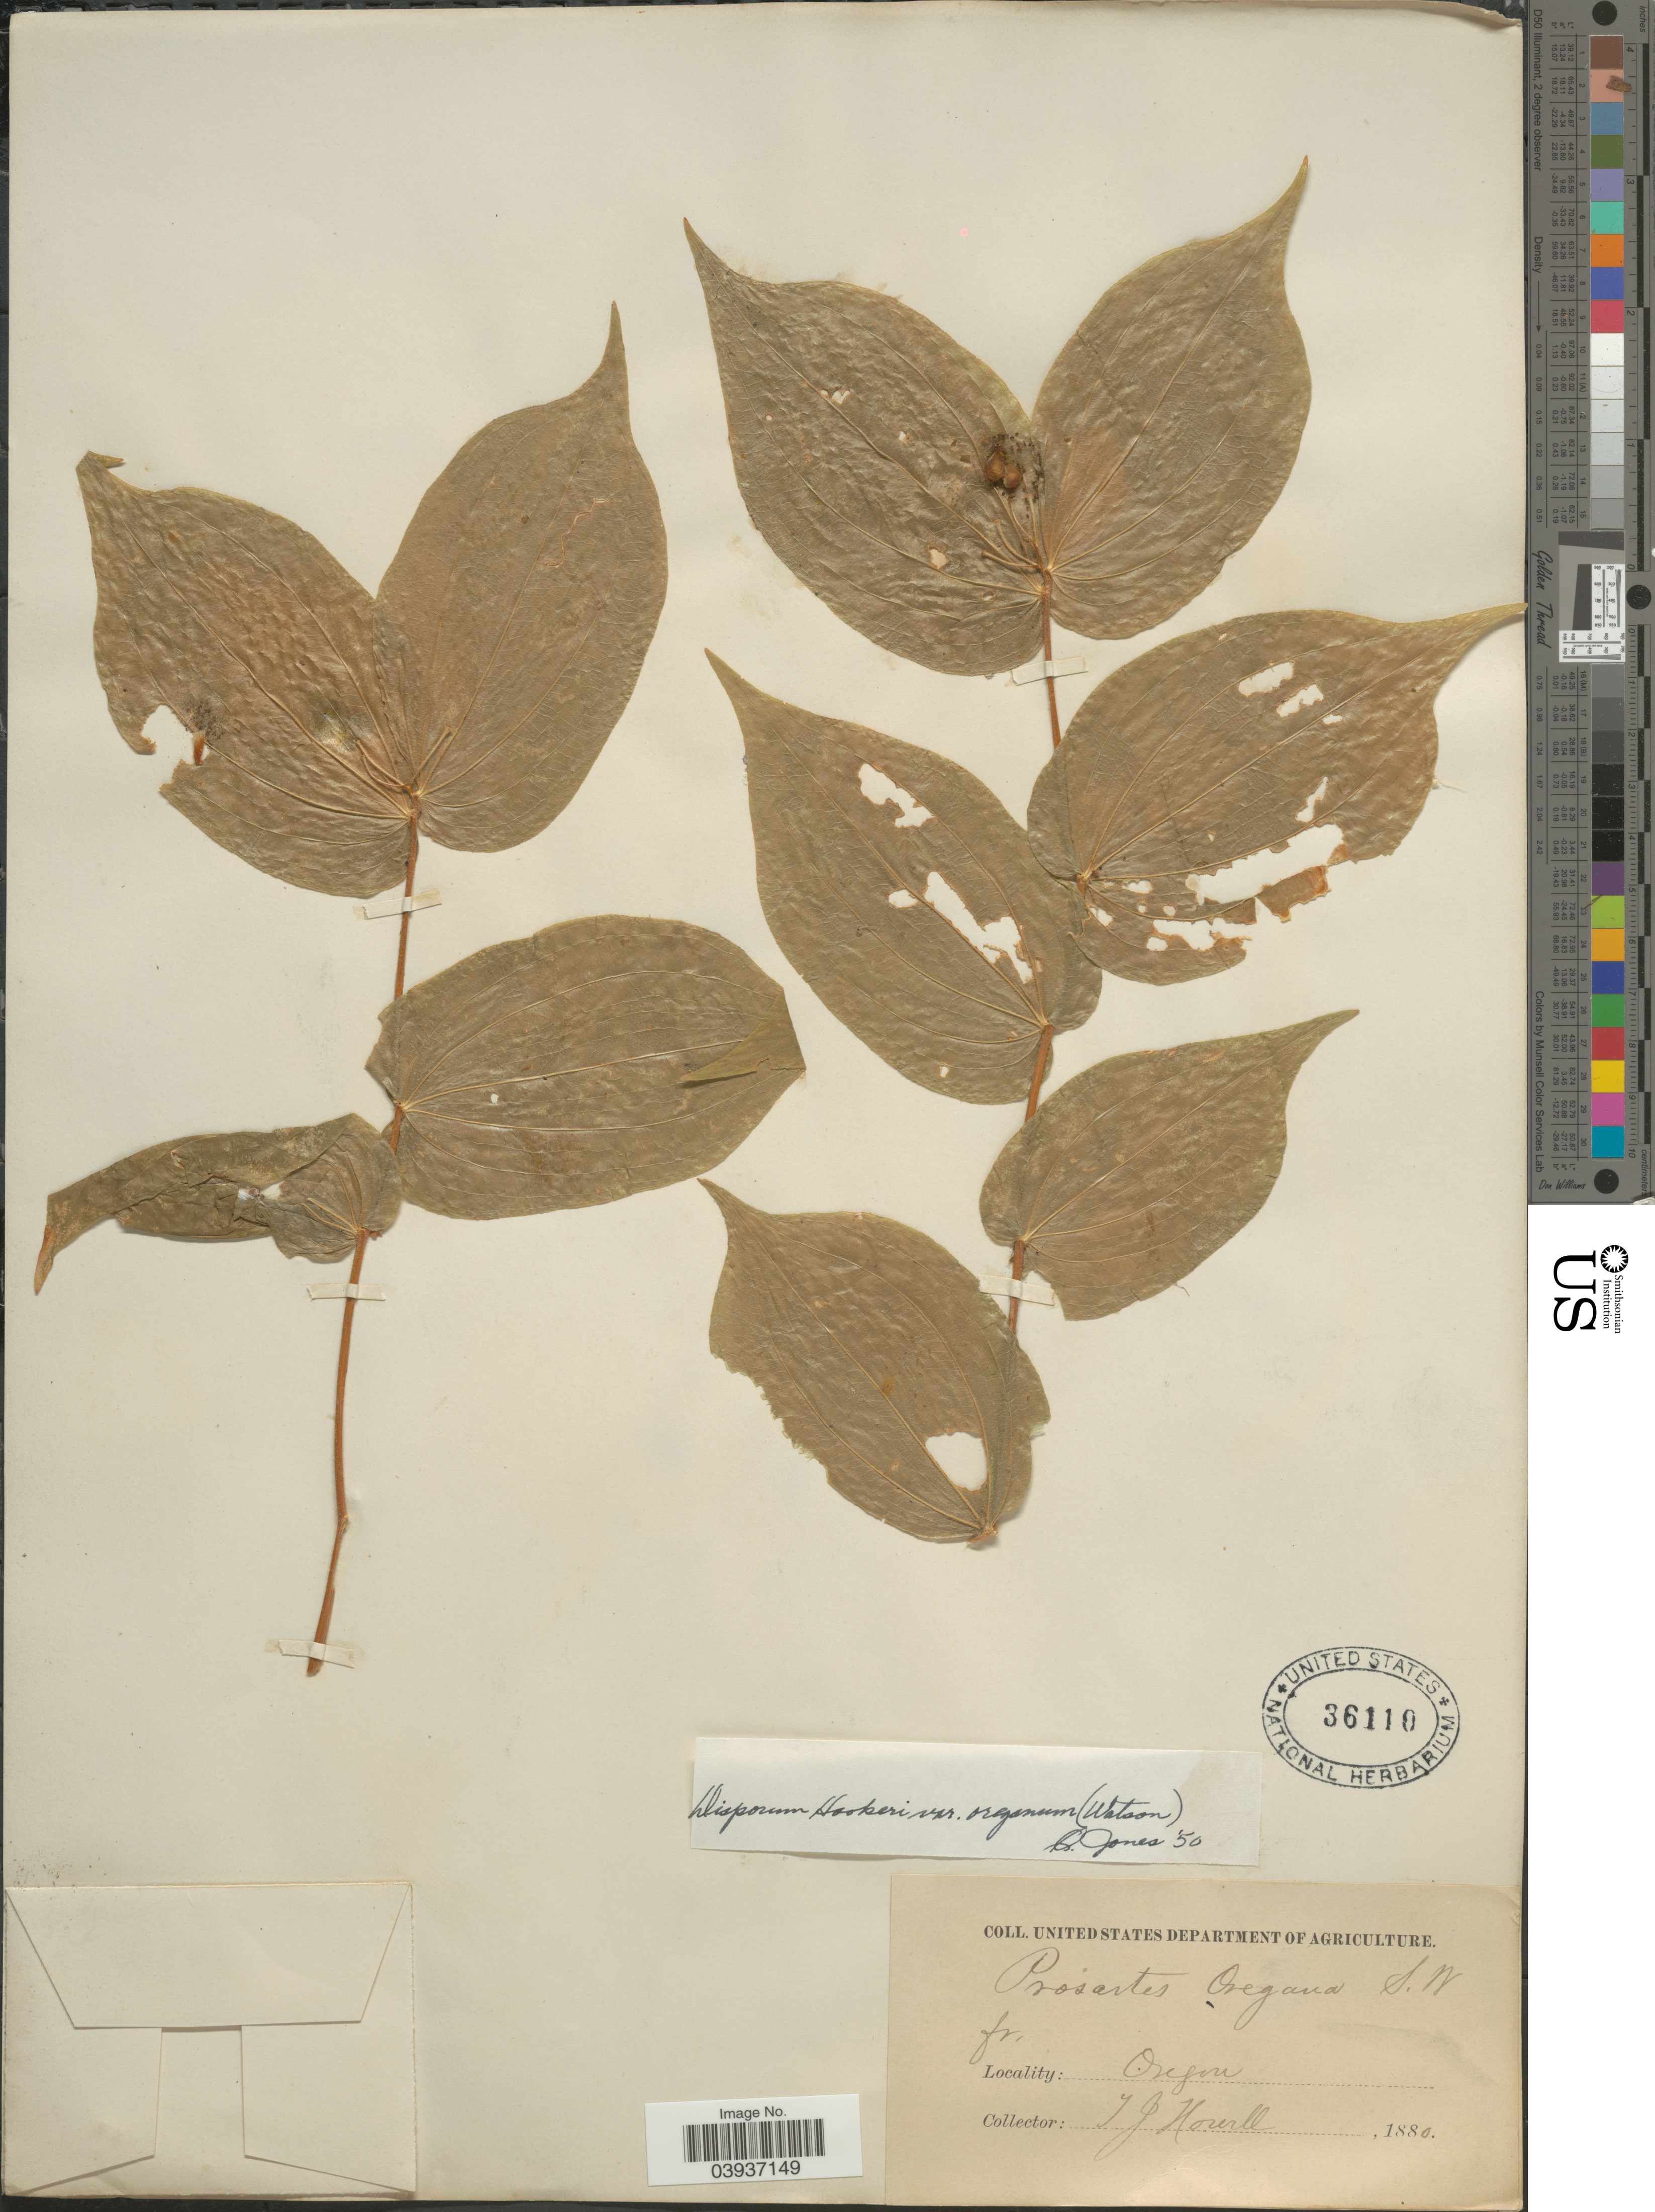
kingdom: Plantae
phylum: Tracheophyta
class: Liliopsida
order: Liliales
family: Colchicaceae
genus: Disporum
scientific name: Disporum hookeri var. oreganum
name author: (S. Watson) Q. Jones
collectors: T. J. Howell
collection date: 1880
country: United States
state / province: Oregon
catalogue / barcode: US 36110